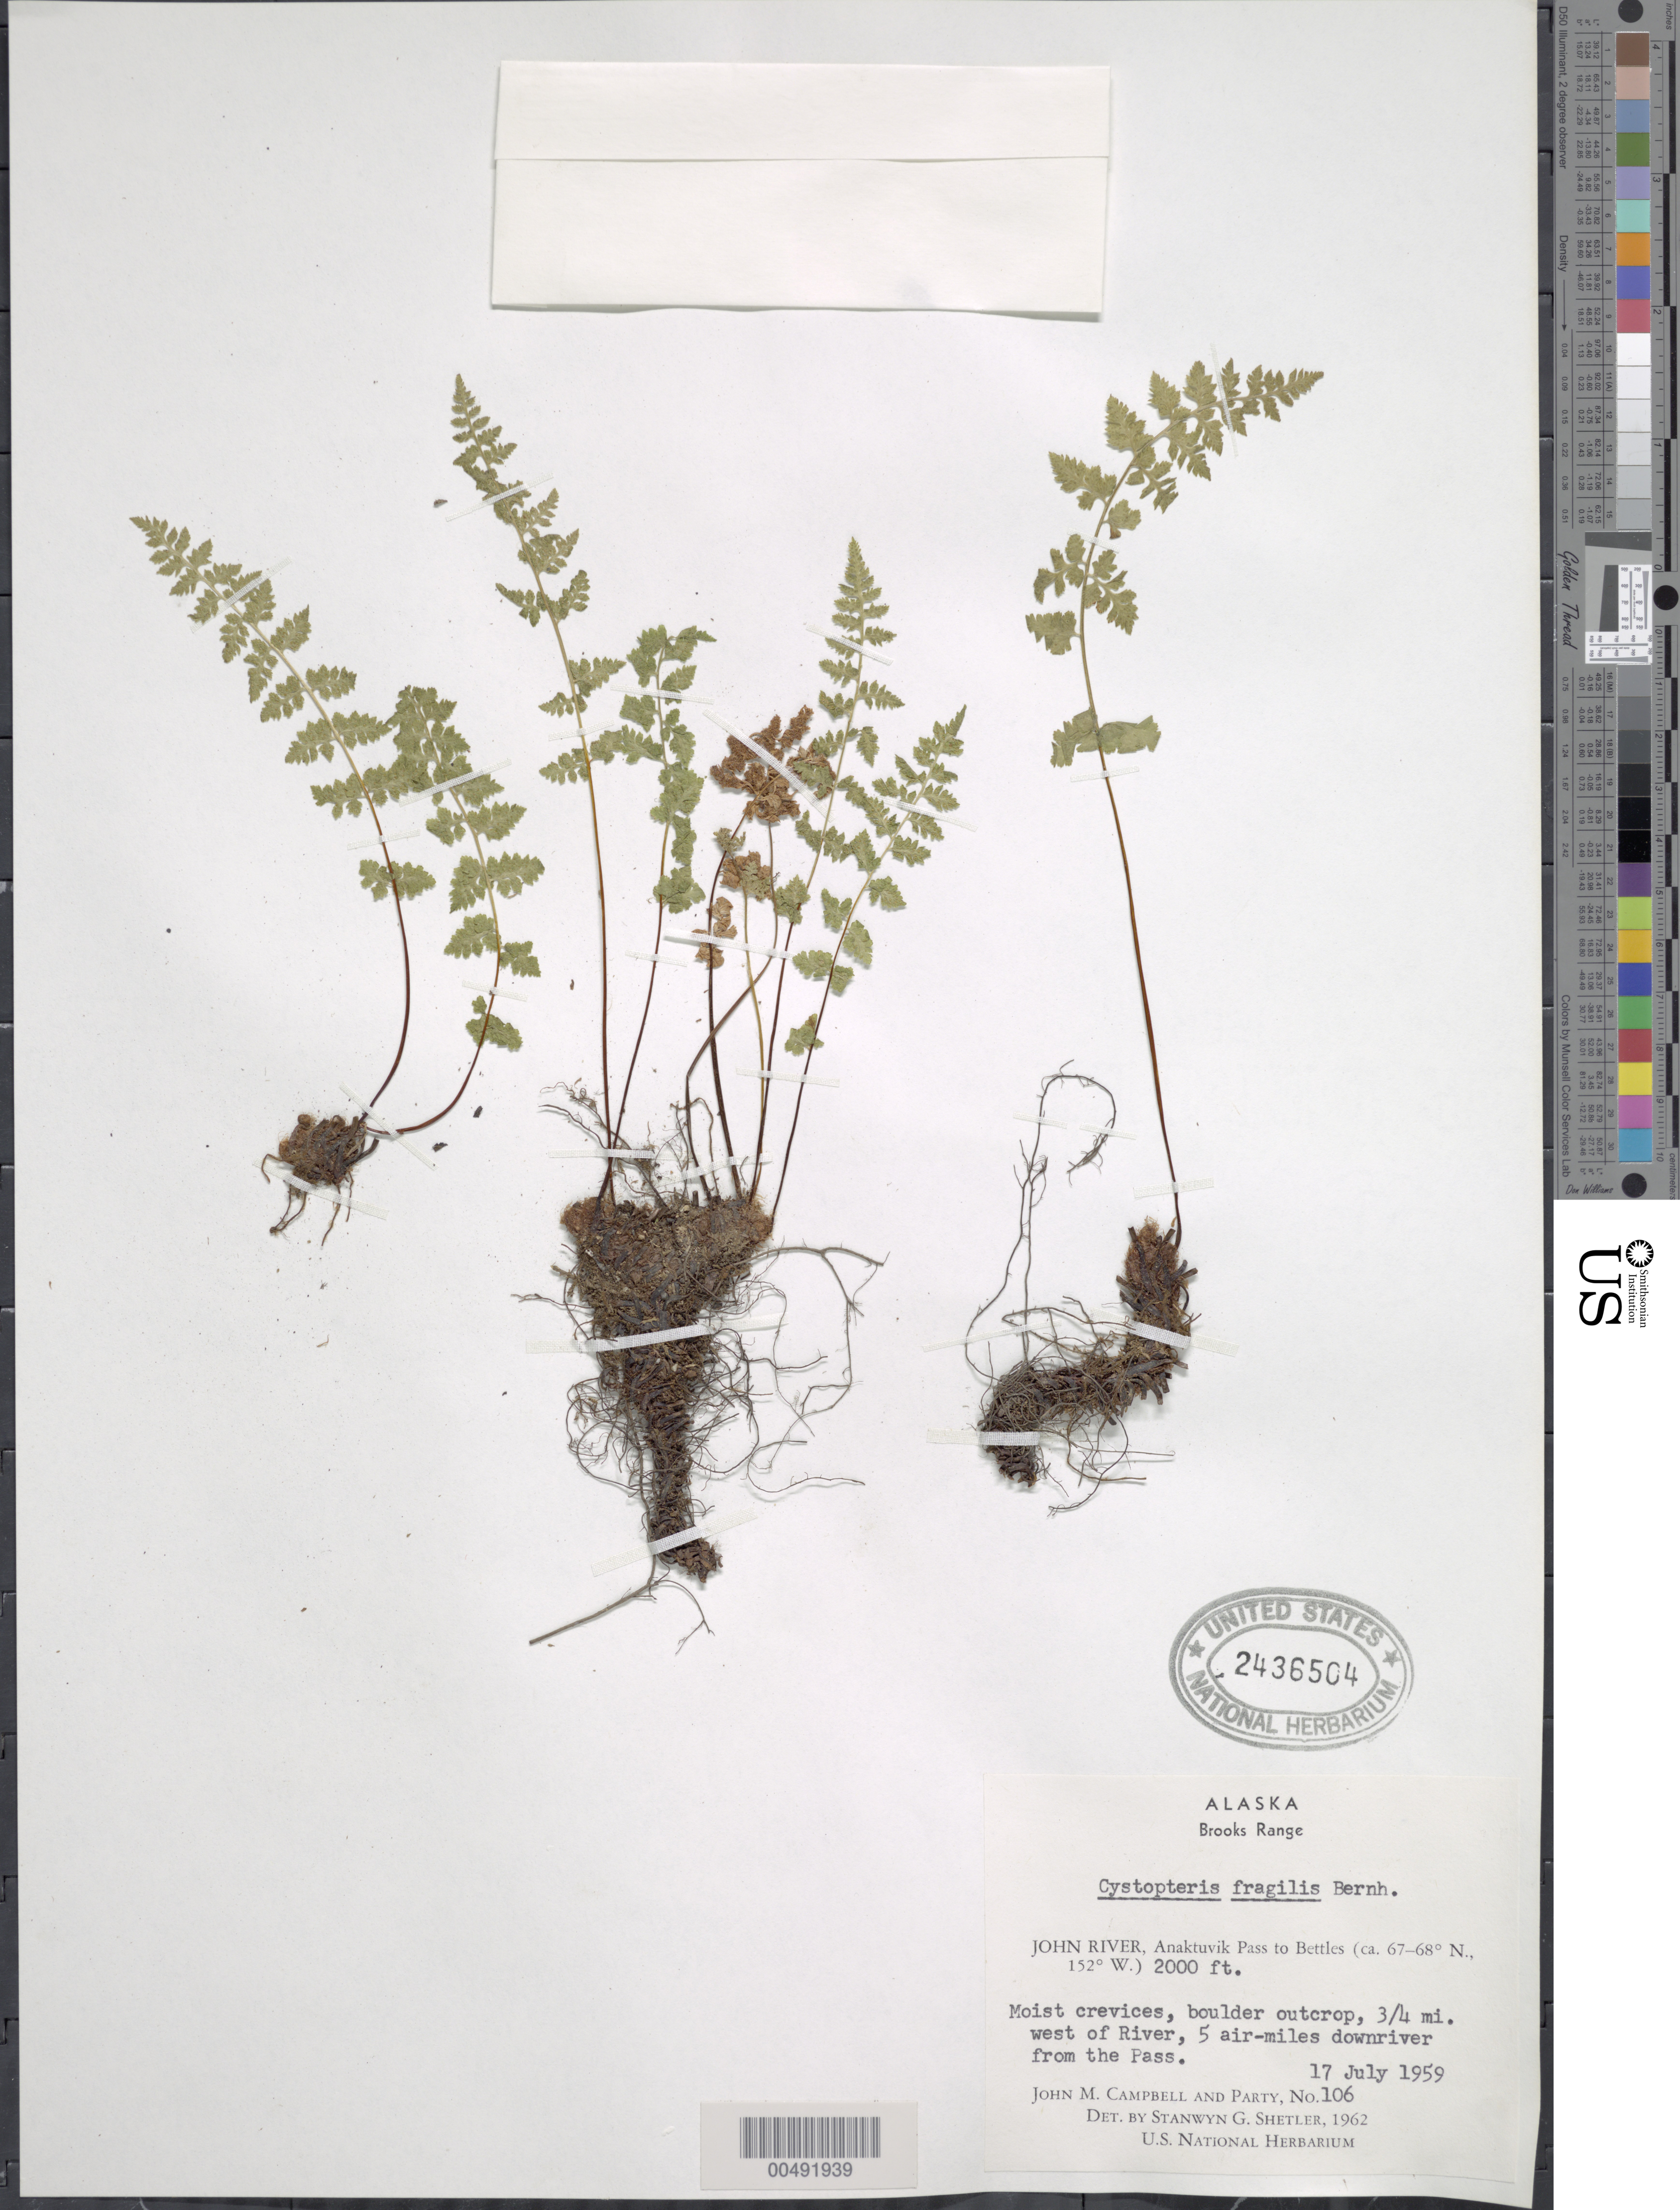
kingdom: Plantae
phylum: Tracheophyta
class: Polypodiopsida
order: Polypodiales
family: Cystopteridaceae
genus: Cystopteris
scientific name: Cystopteris fragilis var. dickieana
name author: B. Boivin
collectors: J. M. Campbell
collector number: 106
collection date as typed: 17 Jul 1959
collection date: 1959-07-17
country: United States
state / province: Alaska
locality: Brooks Range, Anaktuvuk Pass to Bettles, 3/4 mi. W of River, 5 mi. downriver from Pass (lat/long recorded as: lat=::: long=152:0:0:W)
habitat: moist crevices, boulder outcrop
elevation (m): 610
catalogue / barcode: US 2436504